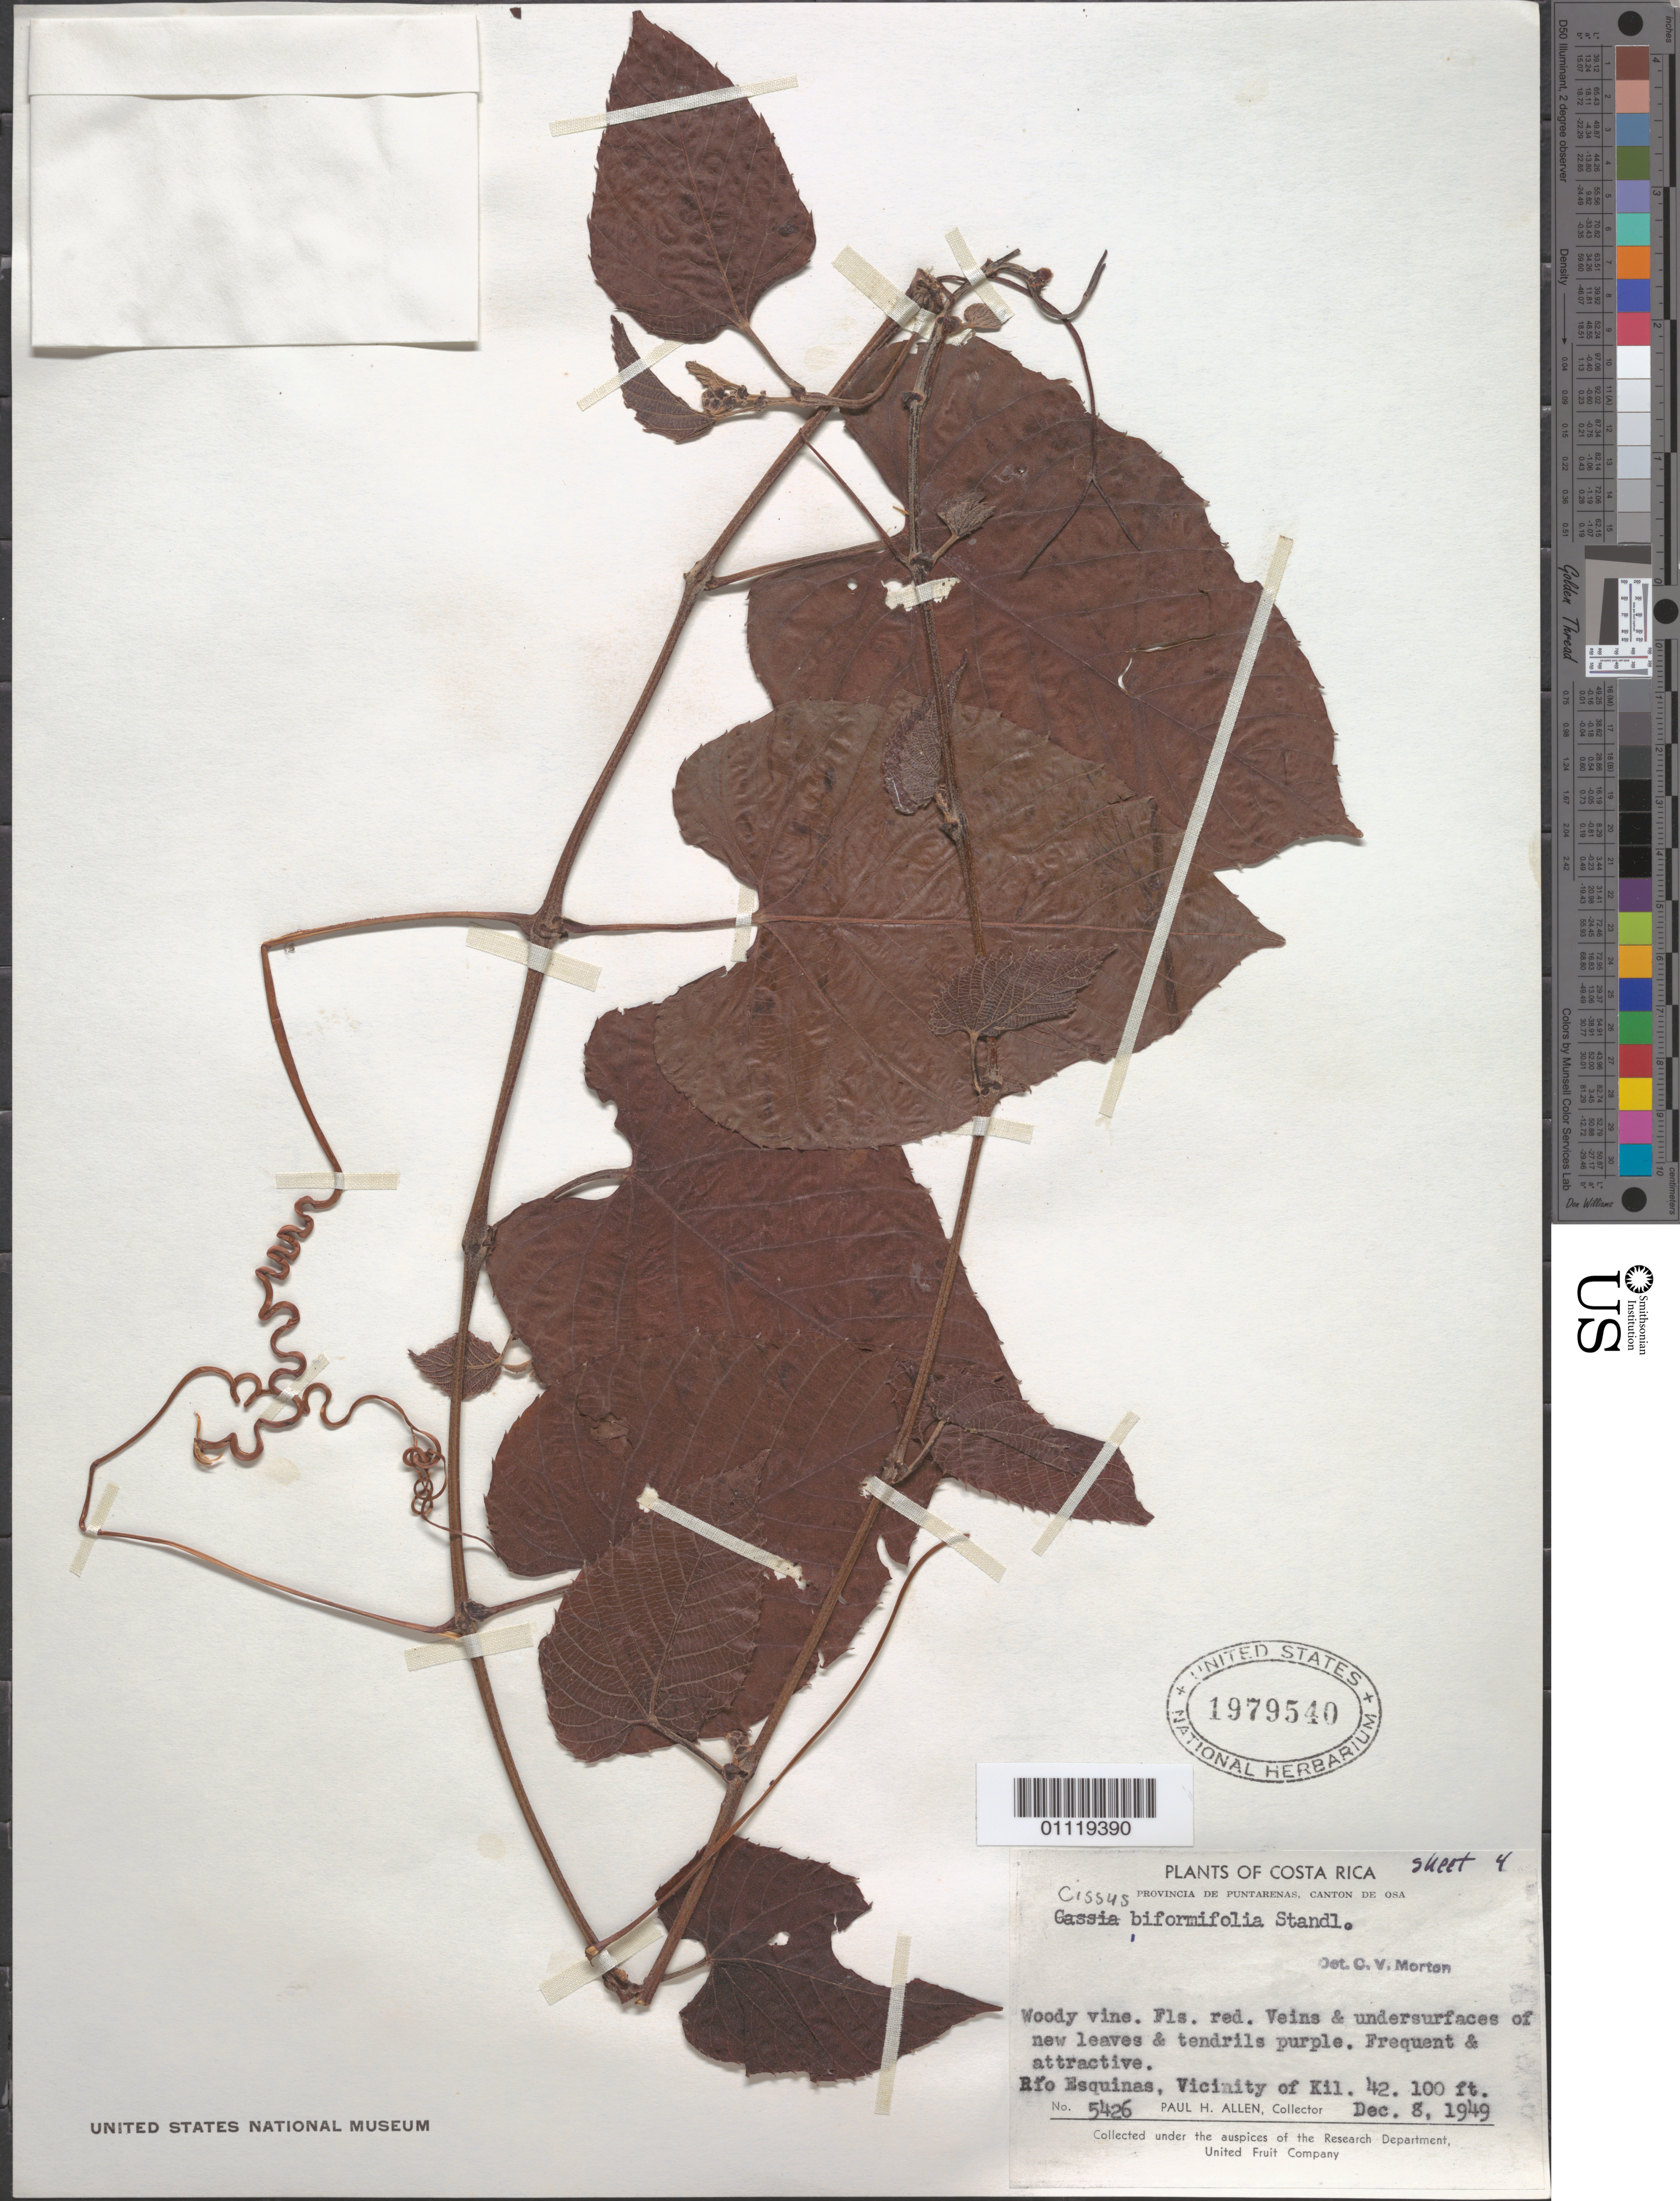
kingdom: Plantae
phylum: Tracheophyta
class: Magnoliopsida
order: Vitales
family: Vitaceae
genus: Cissus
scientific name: Cissus biformifolia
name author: Standl.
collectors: P. H. Allen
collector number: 5426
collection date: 1949-12-08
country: Costa Rica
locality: Rio Esquinas. Vicinity of Kil.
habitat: Woody vine.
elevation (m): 30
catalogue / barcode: US 1979540